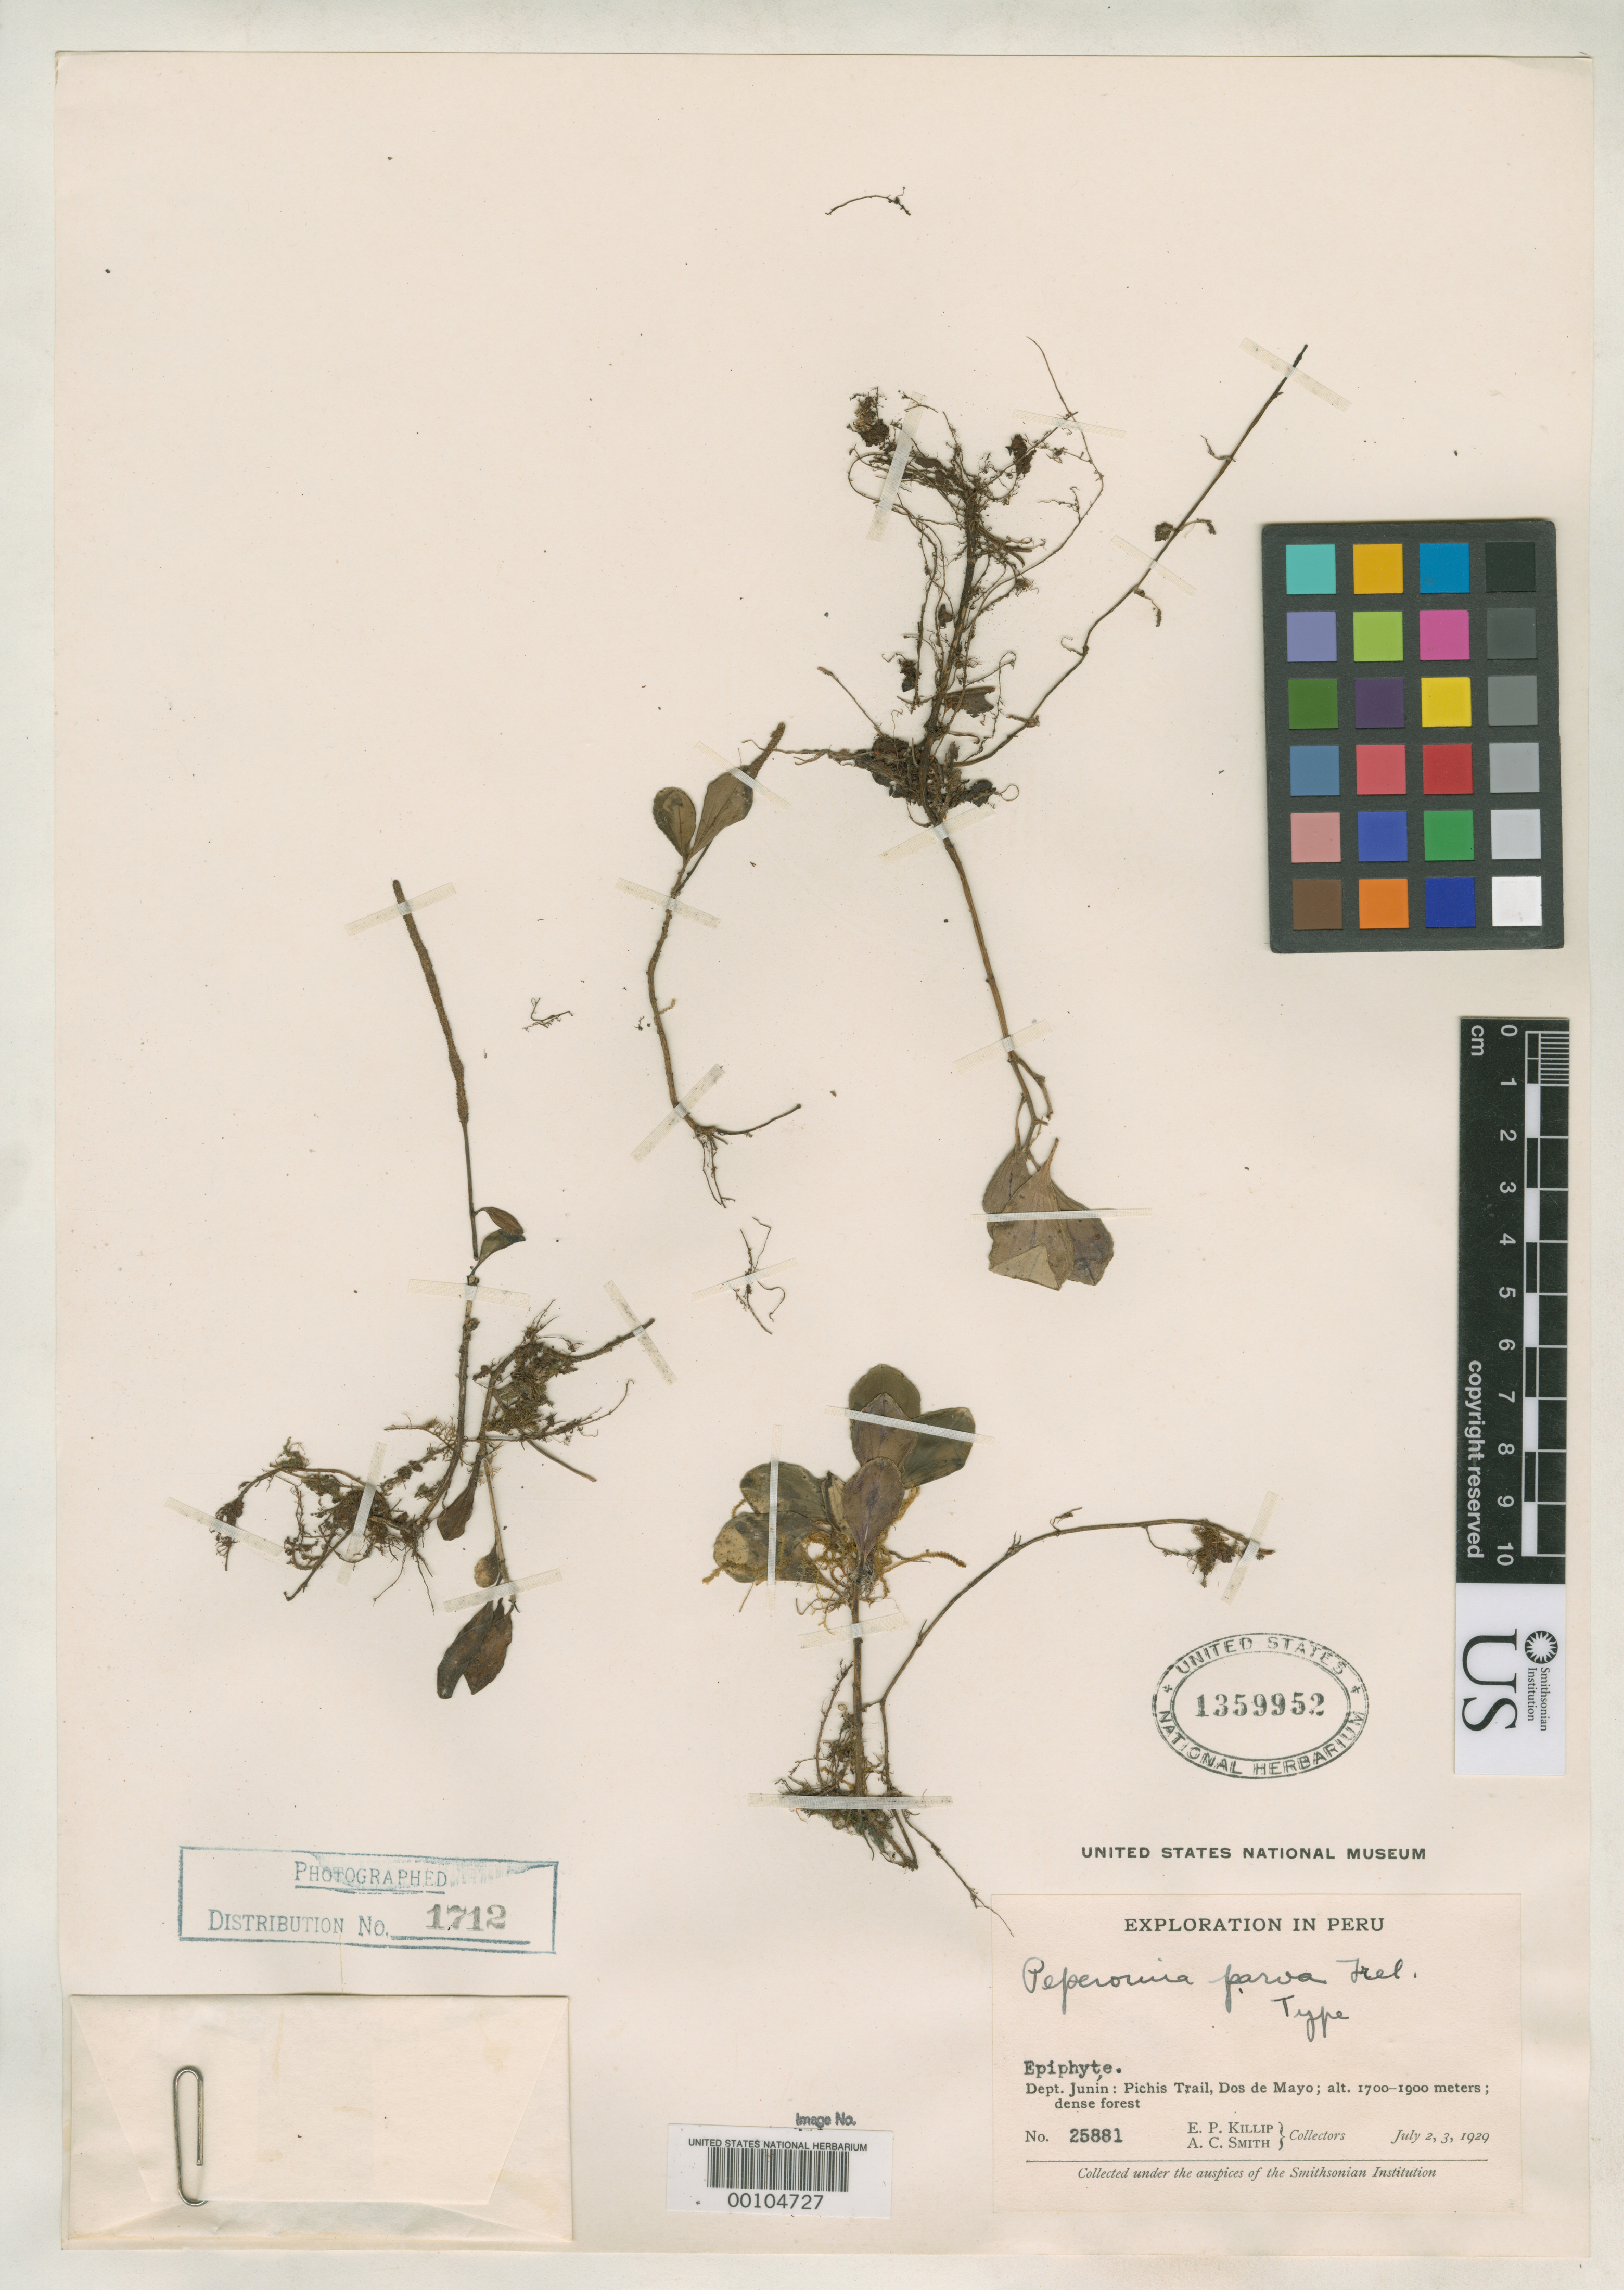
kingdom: Plantae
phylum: Tracheophyta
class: Magnoliopsida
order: Piperales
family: Piperaceae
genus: Peperomia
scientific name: Peperomia parva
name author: Trel. in J.F. Macbr.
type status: Holotype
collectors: E. P. Killip & A. C. Smith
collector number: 25881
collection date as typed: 02 Jul 1929 to 03 Jul 1929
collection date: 1929-07-02/1929-07-03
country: Peru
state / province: Junín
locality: Pichis Trail, Dos de Mayo.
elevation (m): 1700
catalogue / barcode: US 1359952